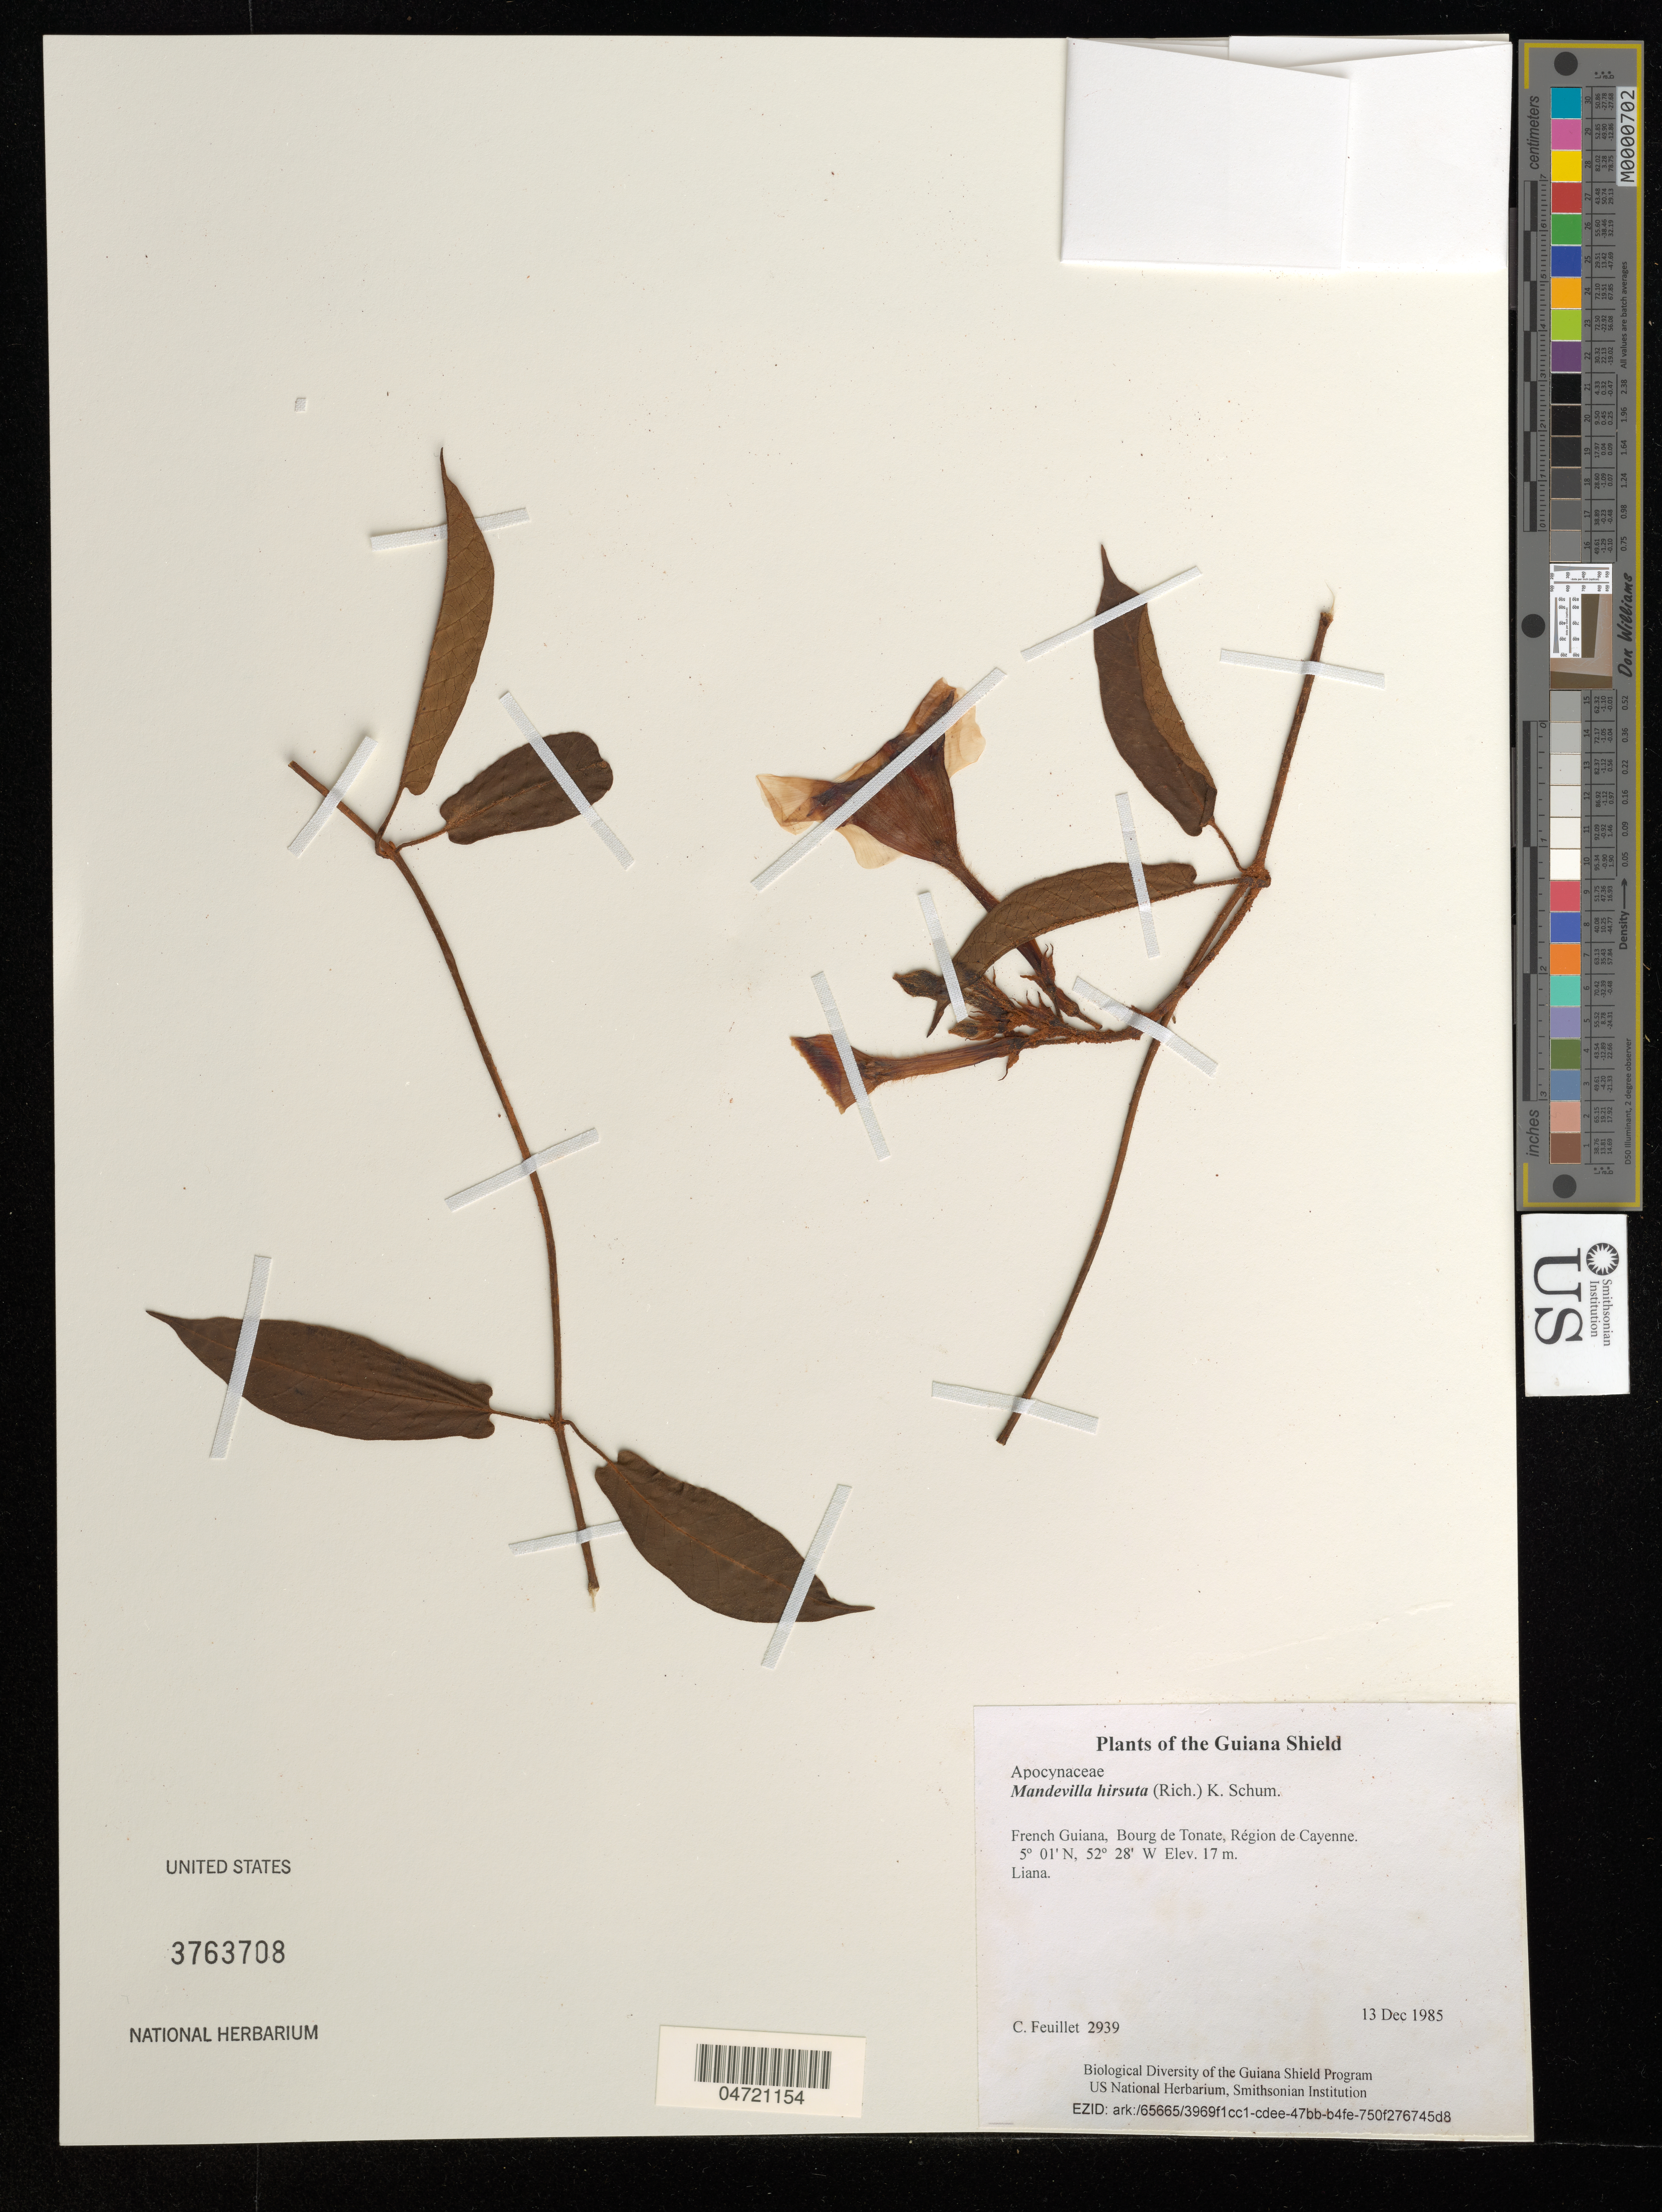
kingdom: Plantae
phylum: Tracheophyta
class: Magnoliopsida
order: Lamiales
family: Plantaginaceae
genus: Matourea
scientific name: Matourea scutellarioides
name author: (Benth.) Colletta & V.C. Souza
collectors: C. Feuillet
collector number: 2839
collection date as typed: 10 Nov 1985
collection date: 1985-11-10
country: French Guiana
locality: Pont sur la Comté - R.N. 2, Bassin de la Comté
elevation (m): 78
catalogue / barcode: US 3763708